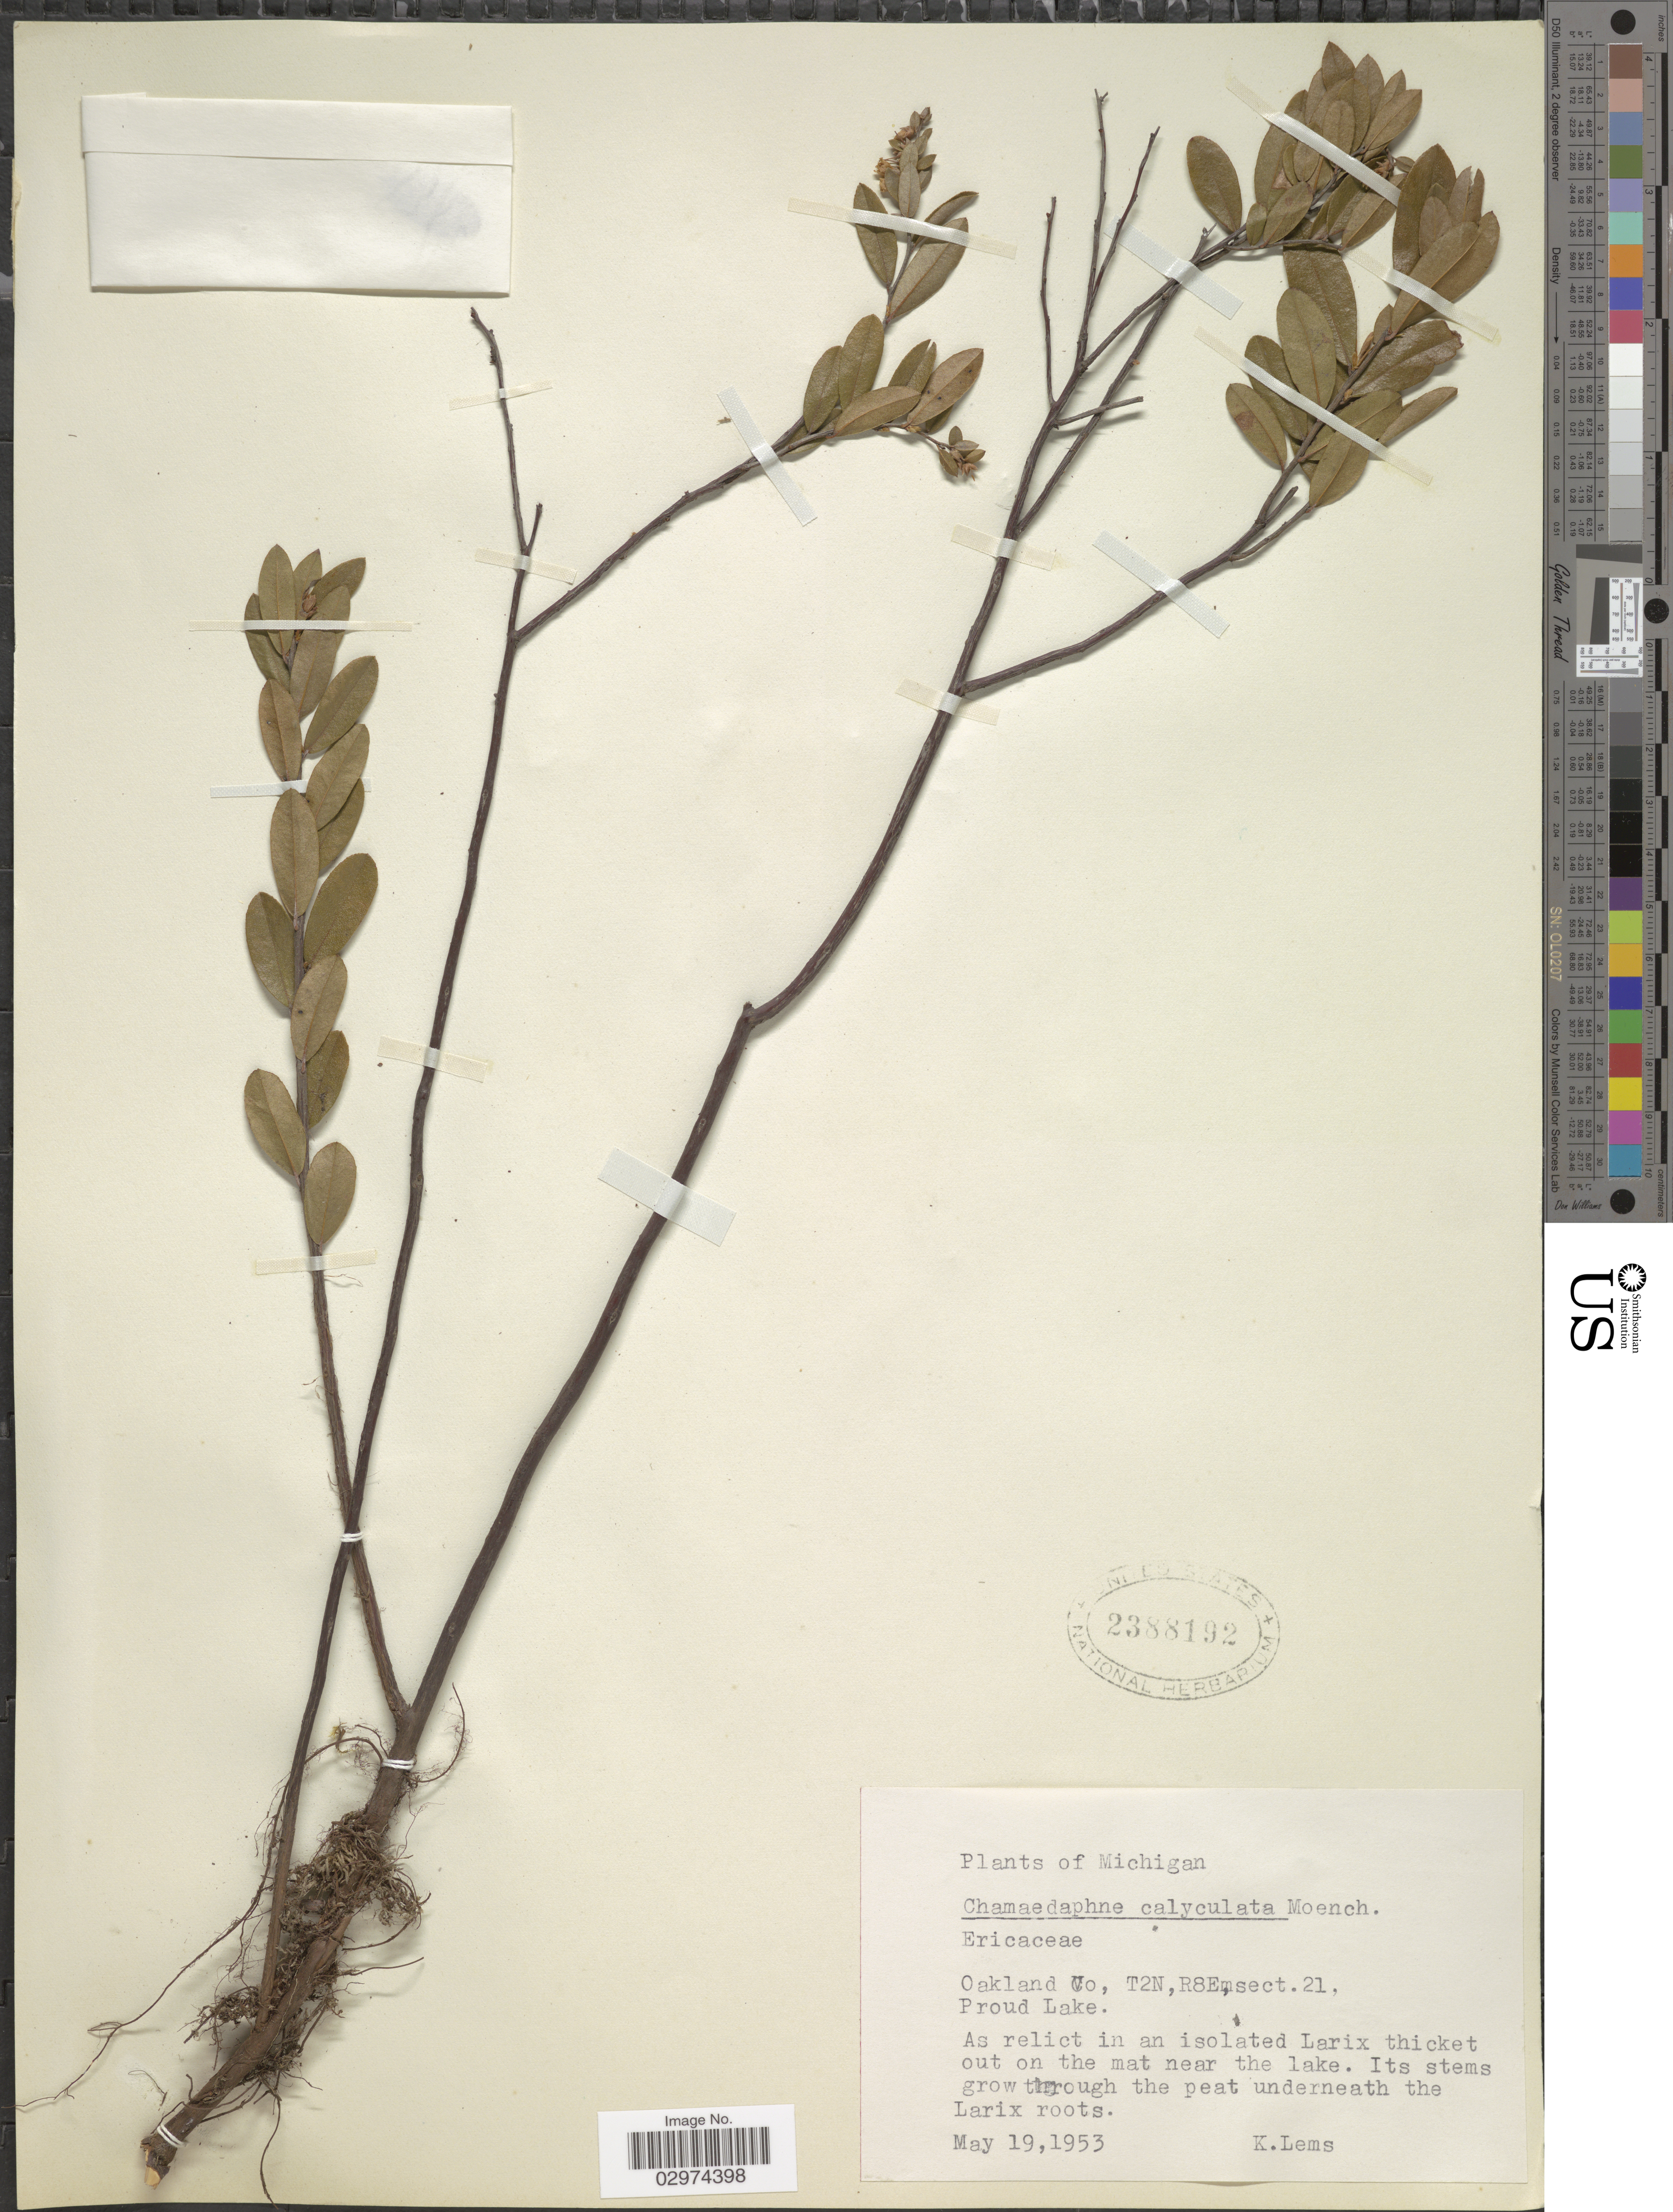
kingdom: Plantae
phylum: Tracheophyta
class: Magnoliopsida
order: Ericales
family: Ericaceae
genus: Chamaedaphne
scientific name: Chamaedaphne calyculata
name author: (L.) Moench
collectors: K. Lems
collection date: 1953-05-19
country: United States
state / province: Michigan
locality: Oakland Co, T2N, R8E, sect. 21, Proud Lake.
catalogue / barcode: US 2388192